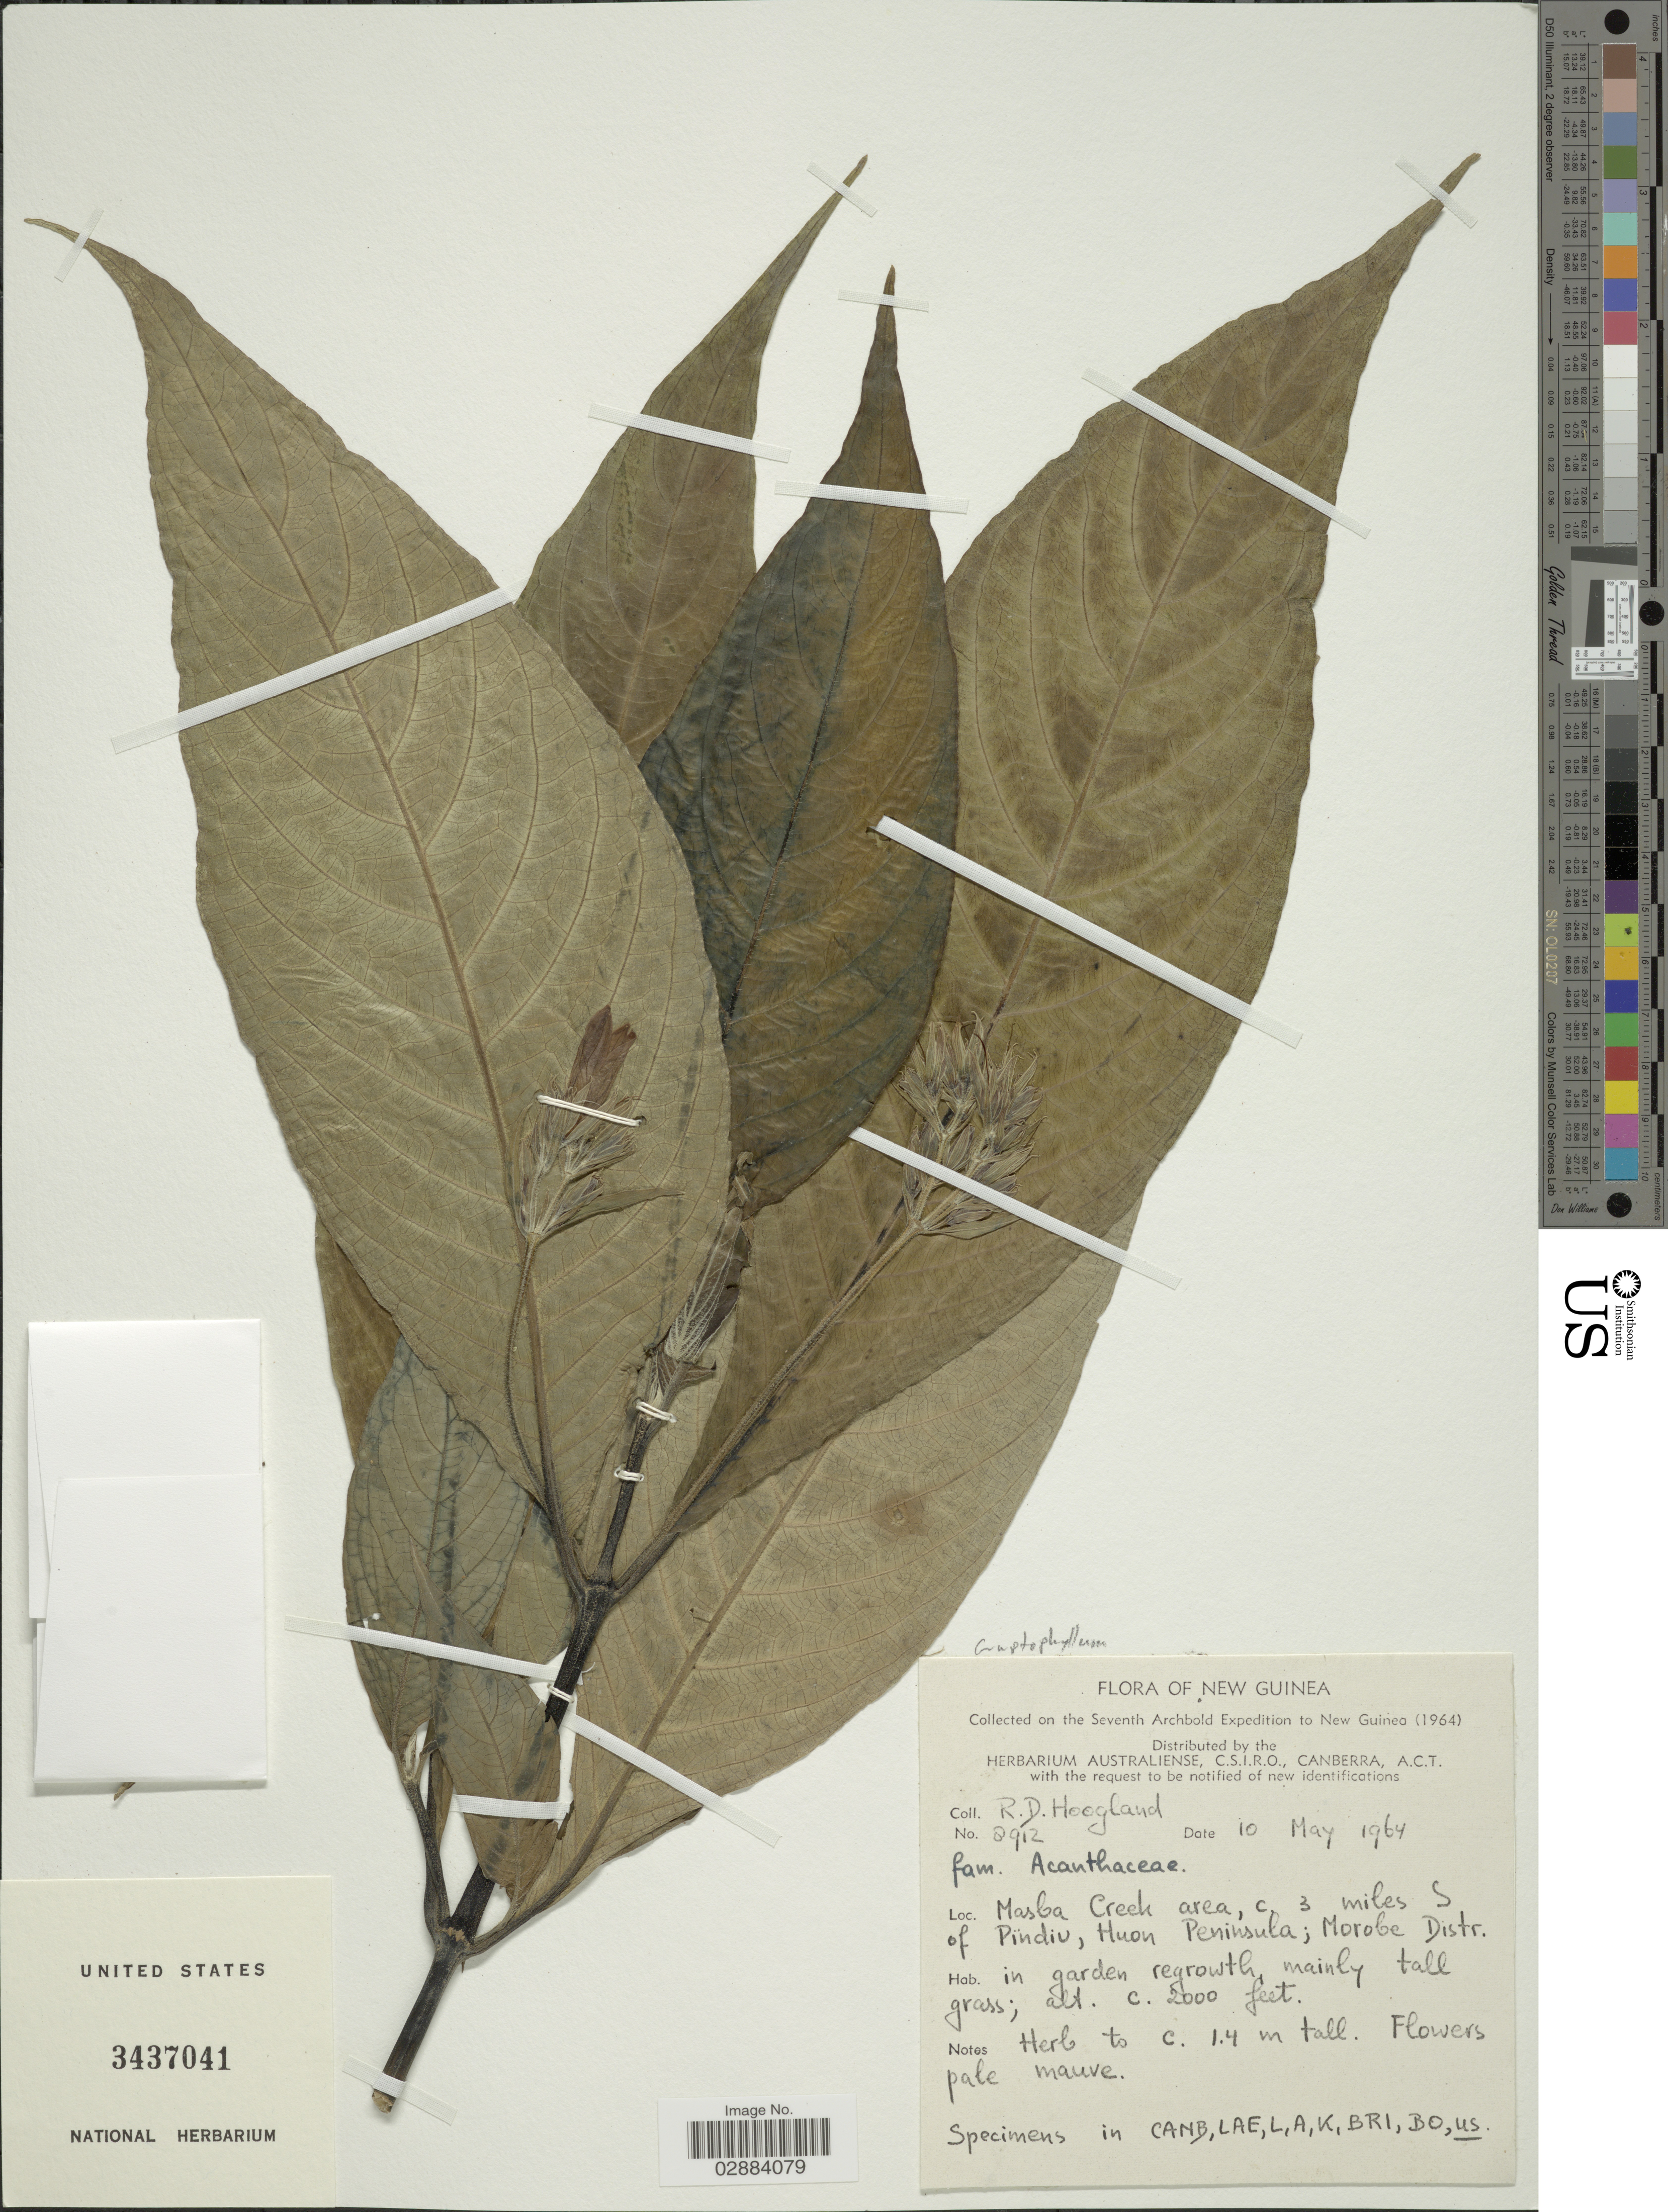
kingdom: Plantae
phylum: Tracheophyta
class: Magnoliopsida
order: Lamiales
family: Acanthaceae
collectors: R. D. Hoogland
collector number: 8912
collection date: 1964-05-10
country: Papua New Guinea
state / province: Morobe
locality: New Guinea. Masba Creek area, c. 3 miles S of Pïndu, Huon Peninsula; Morobe Distr.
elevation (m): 610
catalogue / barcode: US 3437041